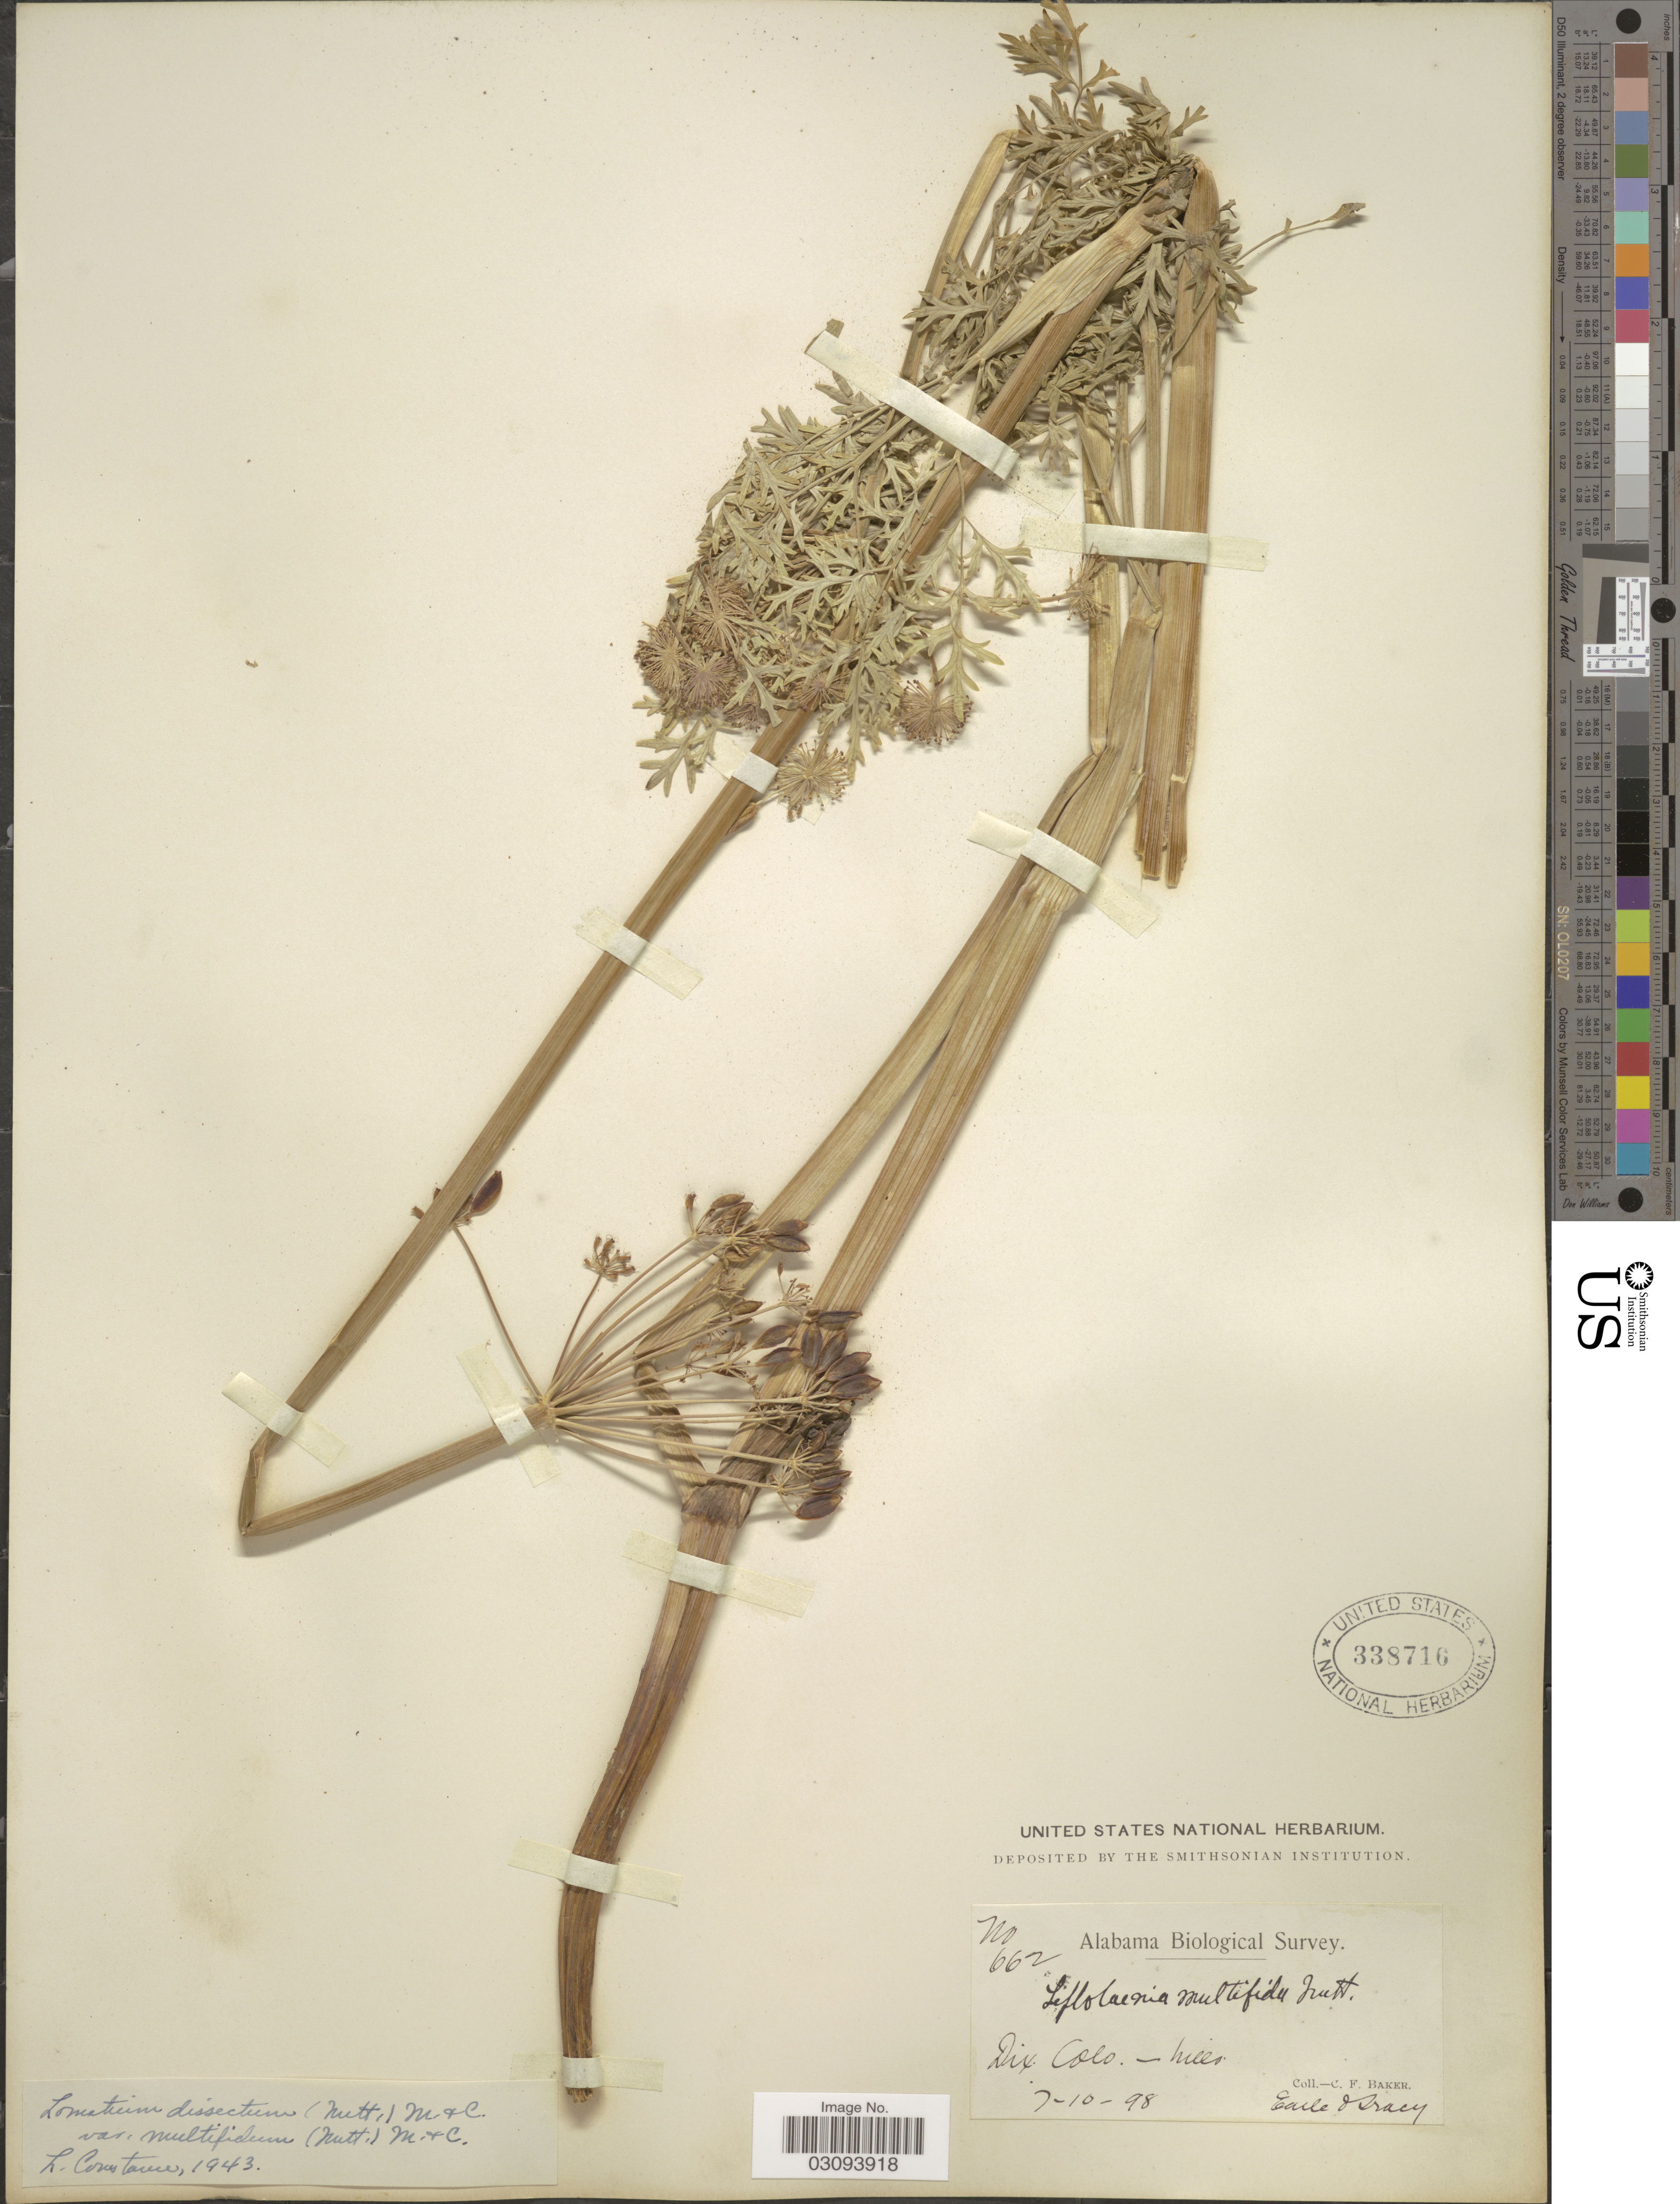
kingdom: Plantae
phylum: Tracheophyta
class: Magnoliopsida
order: Apiales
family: Apiaceae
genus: Lomatium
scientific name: Lomatium dissectum var. multifidum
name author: (Nutt.) Mathias & Constance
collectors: C. F. Baker, -. Earle & -. Tracy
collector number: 662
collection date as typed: Transcribed d/m/y: 10/7/98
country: United States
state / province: Colorado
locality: Dix.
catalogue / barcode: US 338716